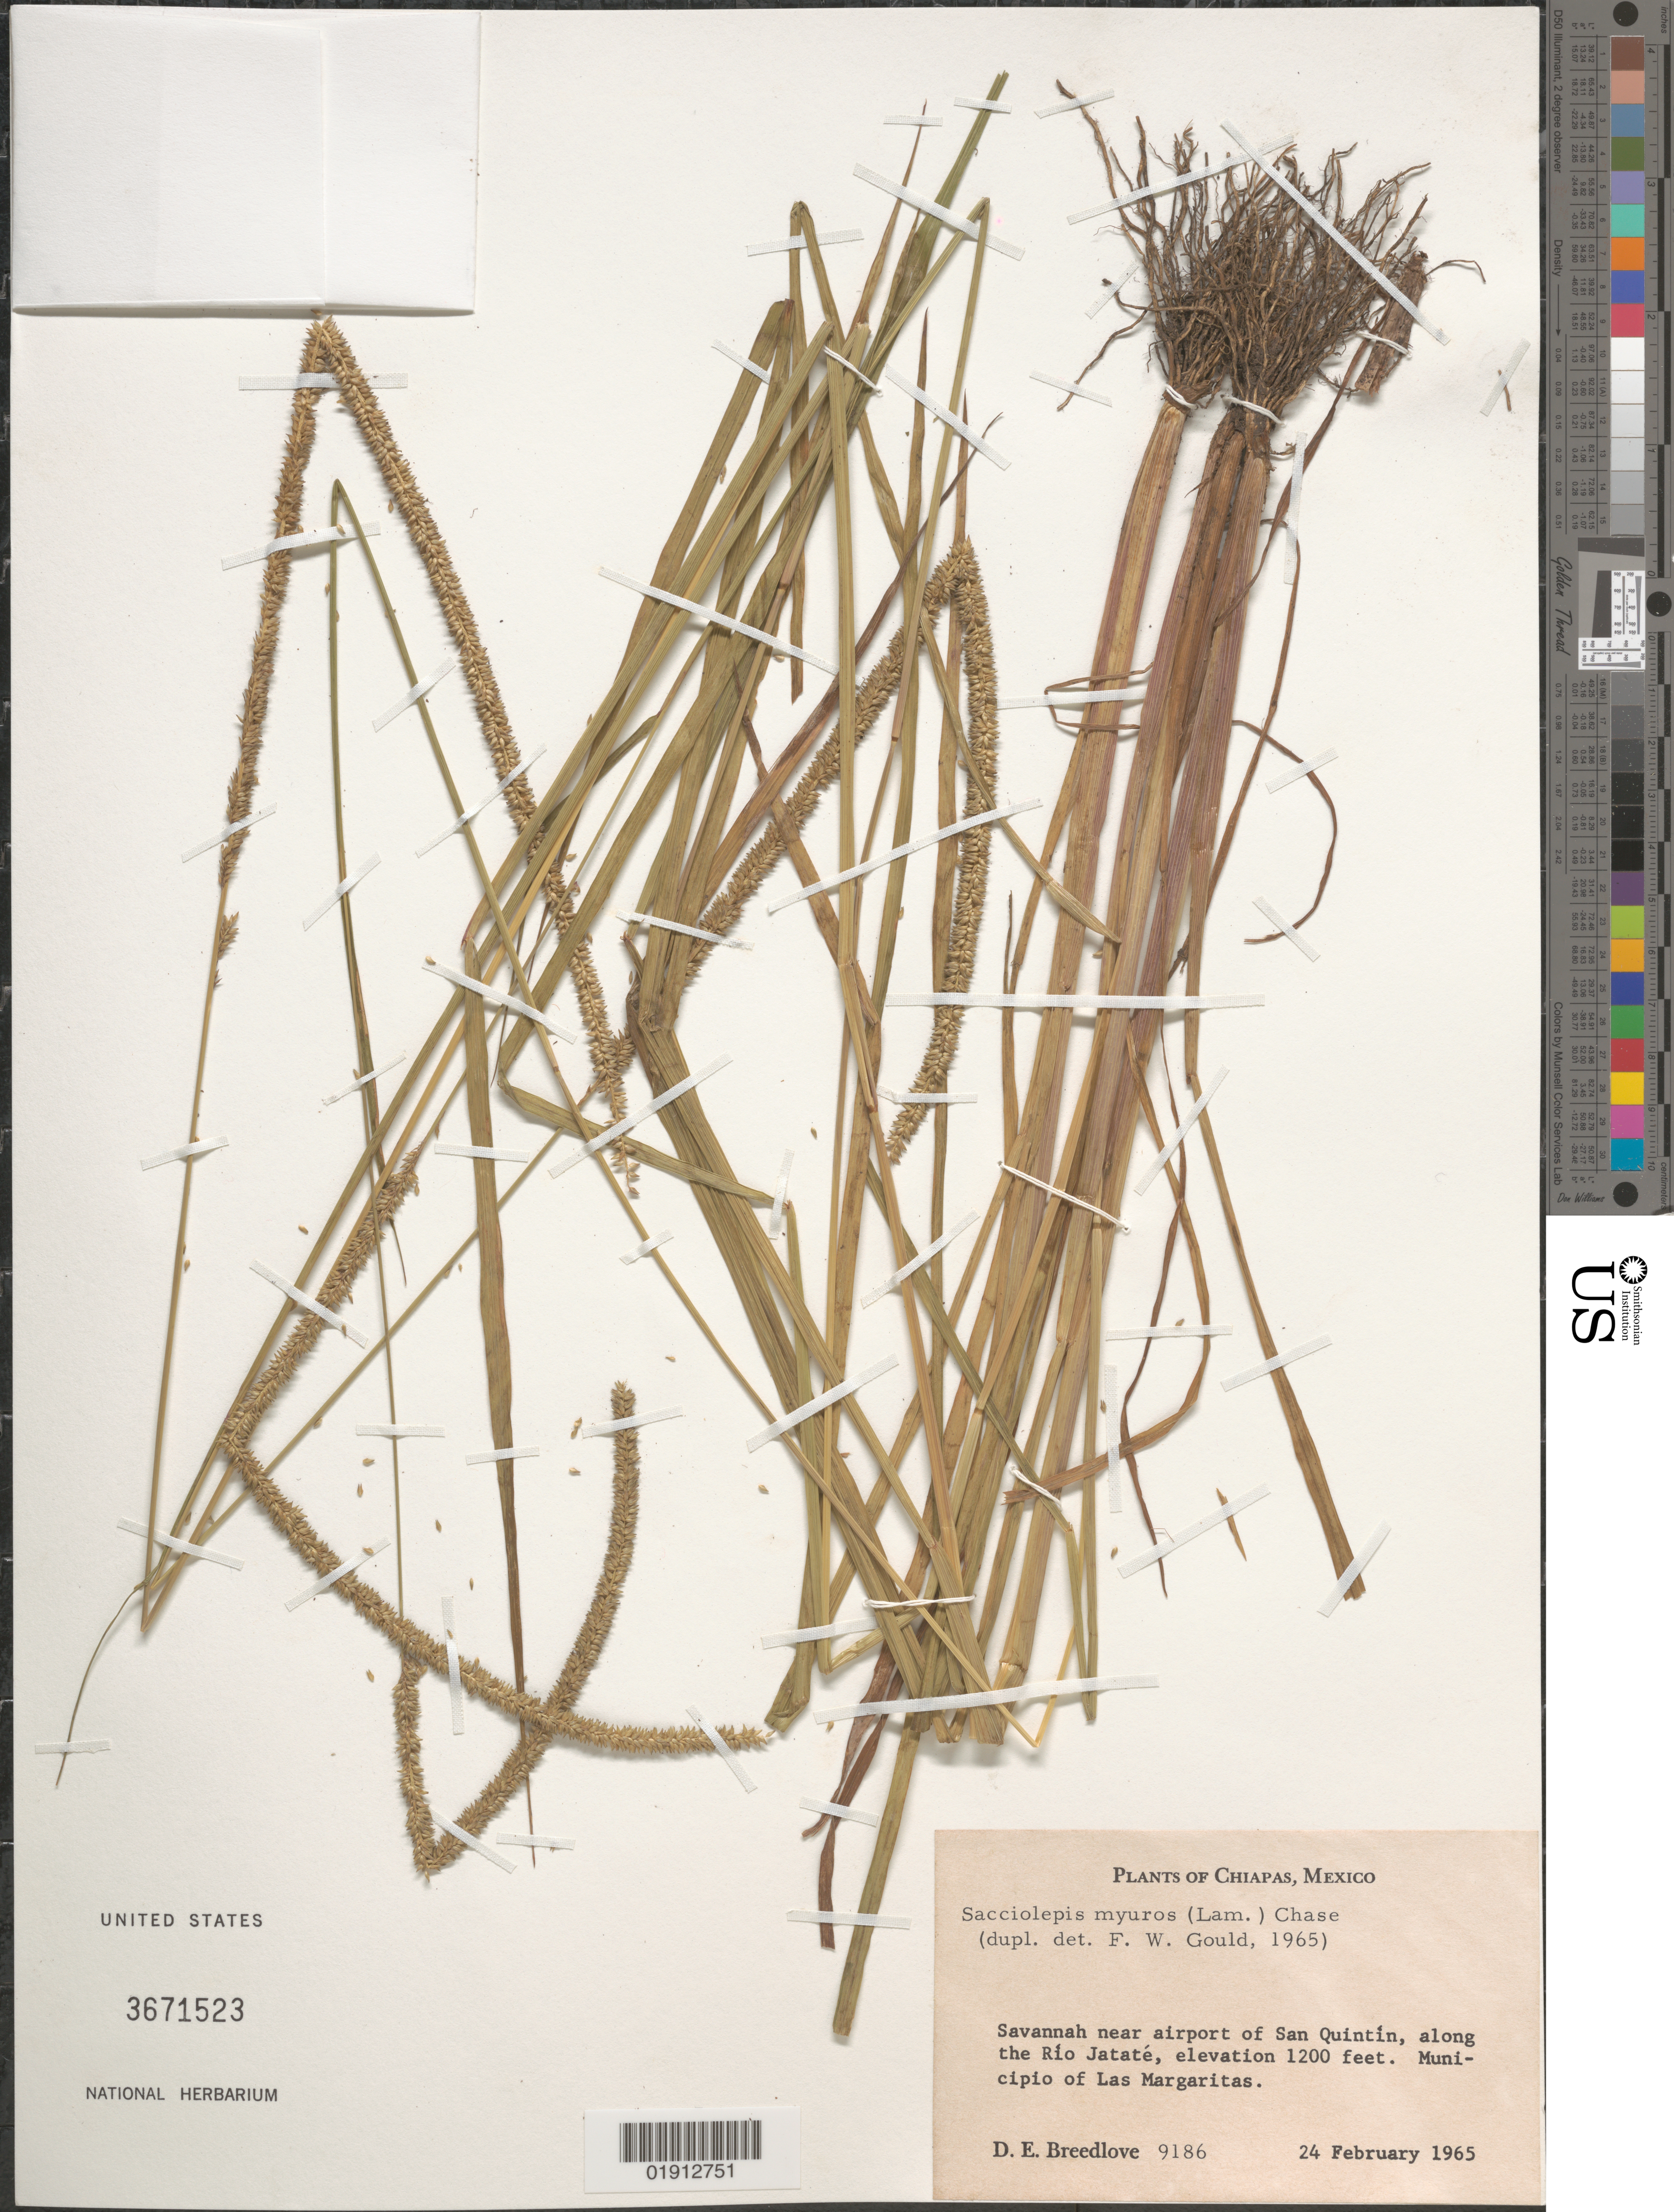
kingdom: Plantae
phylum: Tracheophyta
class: Liliopsida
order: Poales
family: Poaceae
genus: Sacciolepis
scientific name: Sacciolepis myuros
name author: (Lam.) Chase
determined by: Gould, F. W.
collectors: D. E. Breedlove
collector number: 9186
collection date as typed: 24 February 1965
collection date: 1965-02-24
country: Mexico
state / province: Chiapas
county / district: Las Margaritas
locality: Near airport of San Quintin, along the Rio Jatate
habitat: Savannah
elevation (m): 366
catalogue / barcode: US 3671523